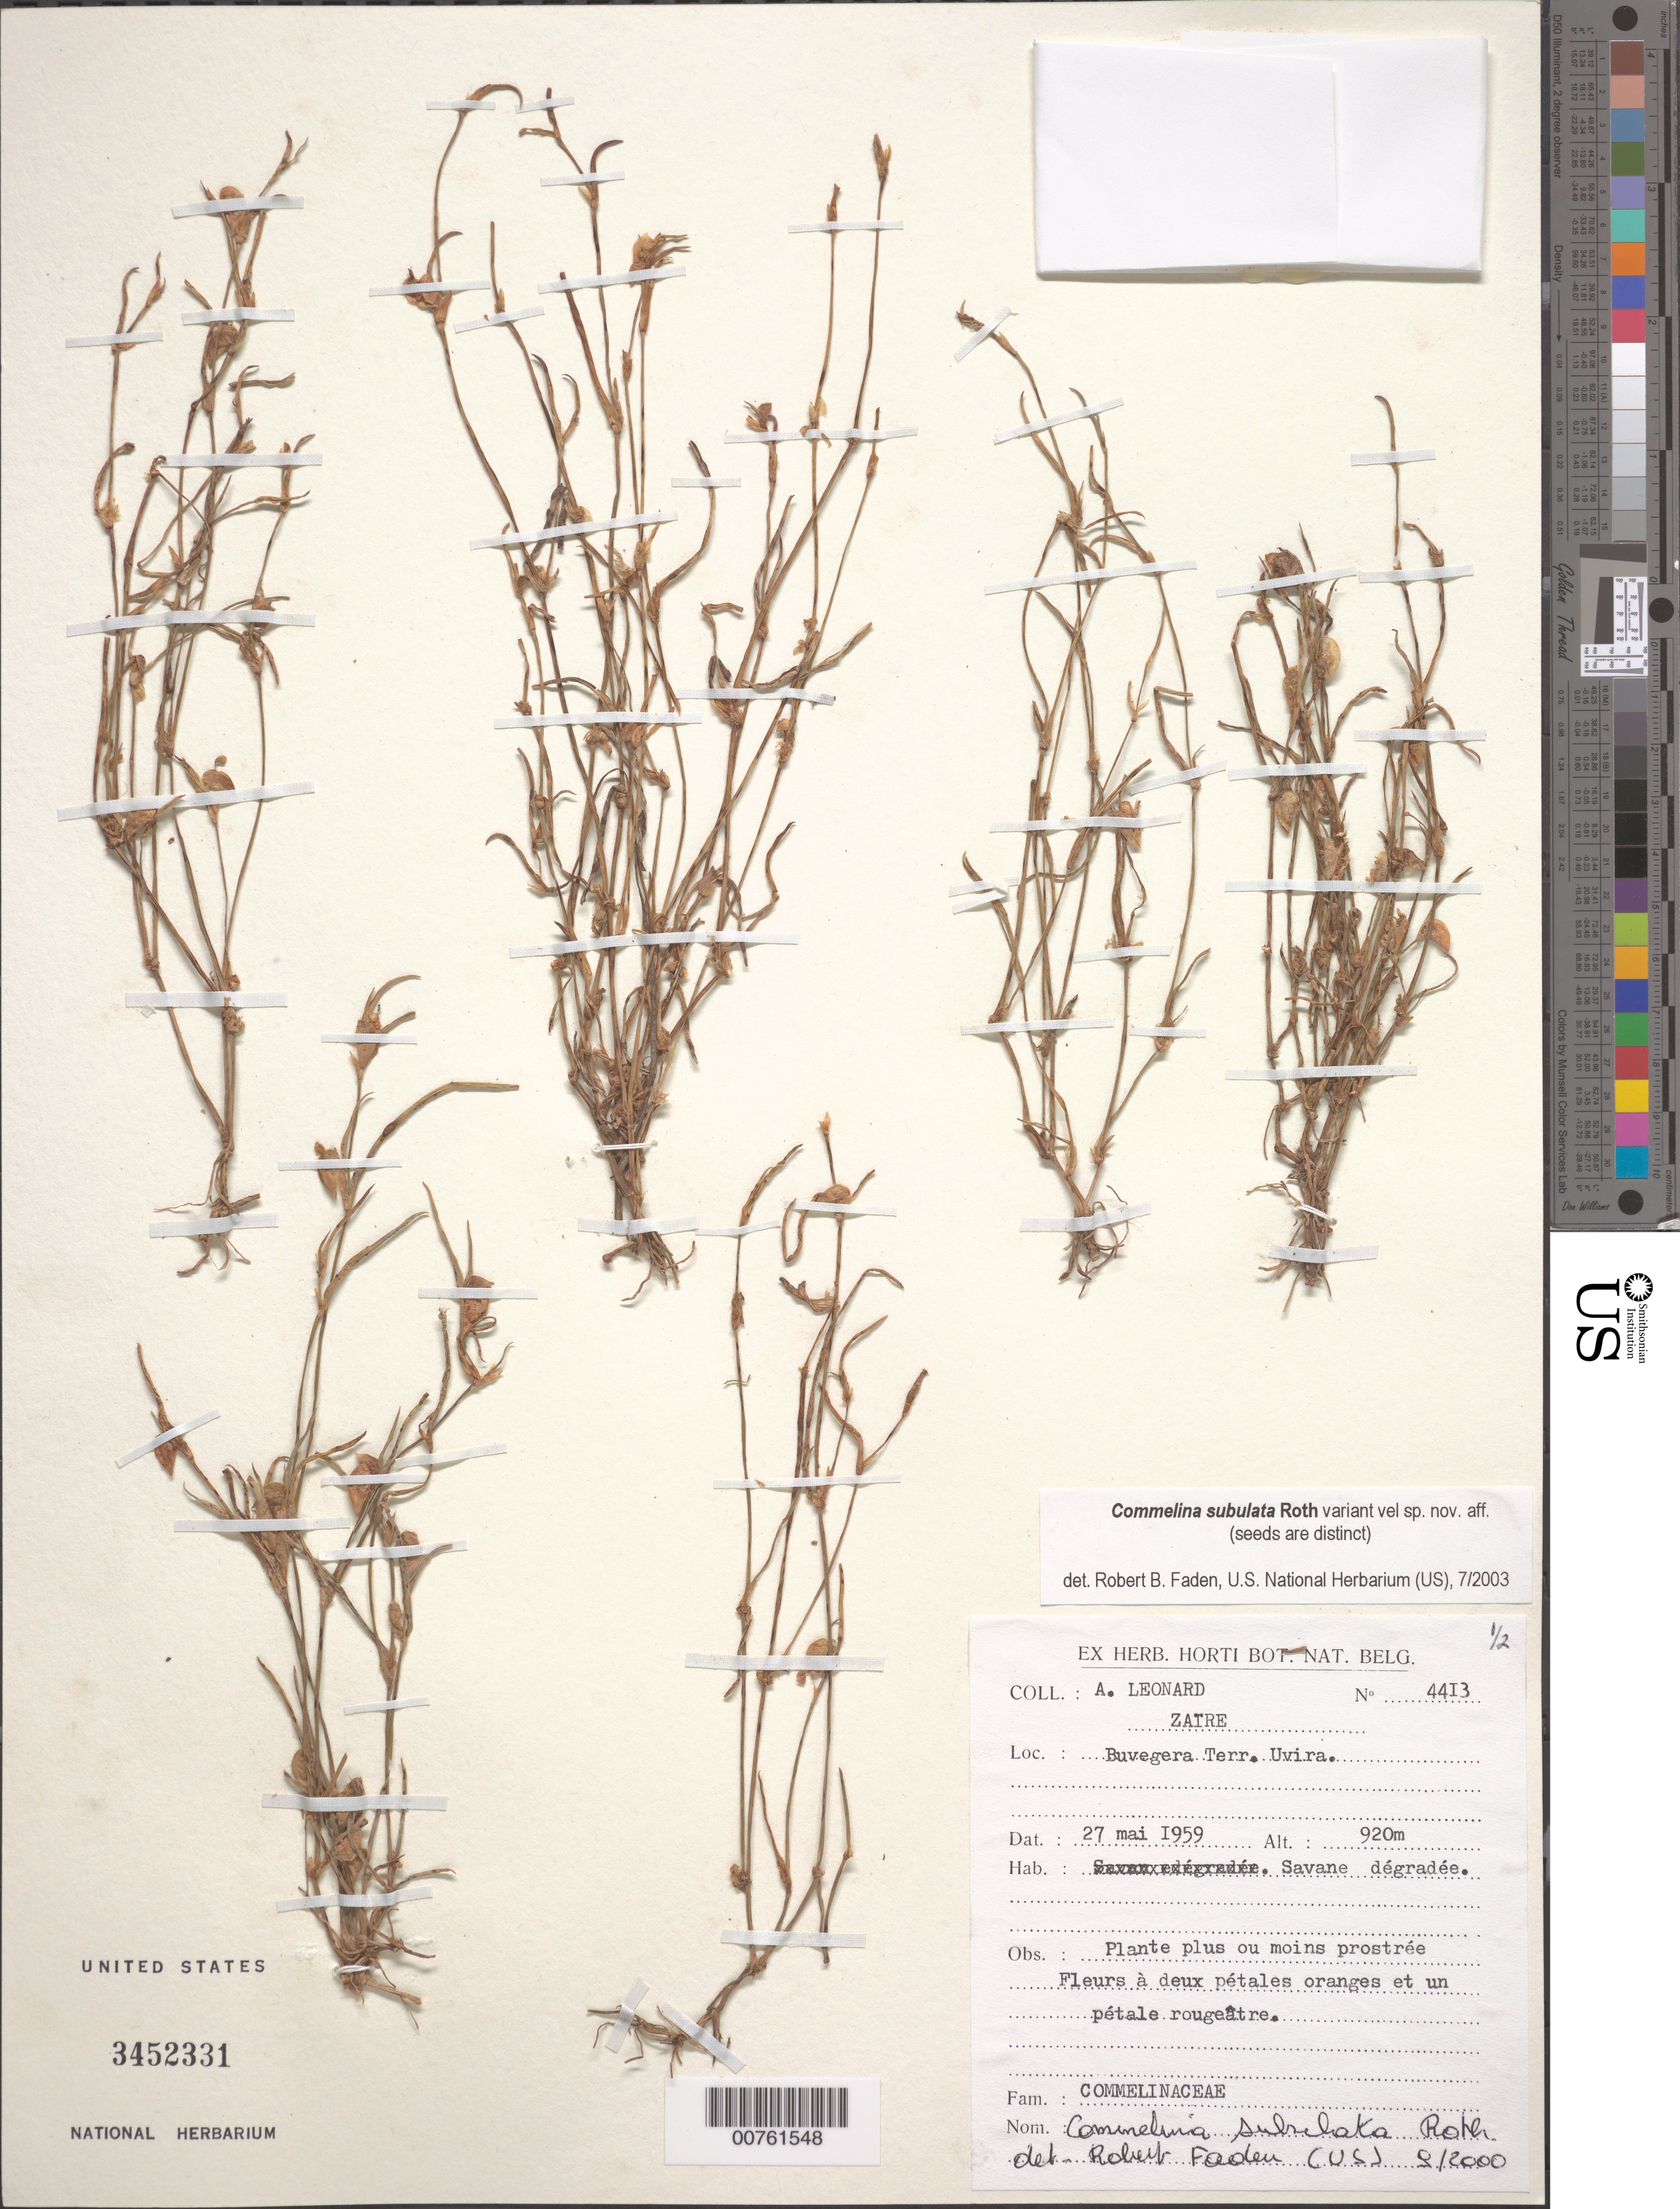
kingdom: Plantae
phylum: Tracheophyta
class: Liliopsida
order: Commelinales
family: Commelinaceae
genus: Commelina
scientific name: Commelina subulata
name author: Roth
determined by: Faden, Robert B., (US), Smithsonian Institution - National Museum of Natural History (UNITED STATES)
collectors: A. Leonard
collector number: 4413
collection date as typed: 27 May 1959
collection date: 1959-05-27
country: Congo, Democratic Republic of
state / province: Sud-Kivu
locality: Uvira, Buvegera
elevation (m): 920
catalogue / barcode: US 3452331